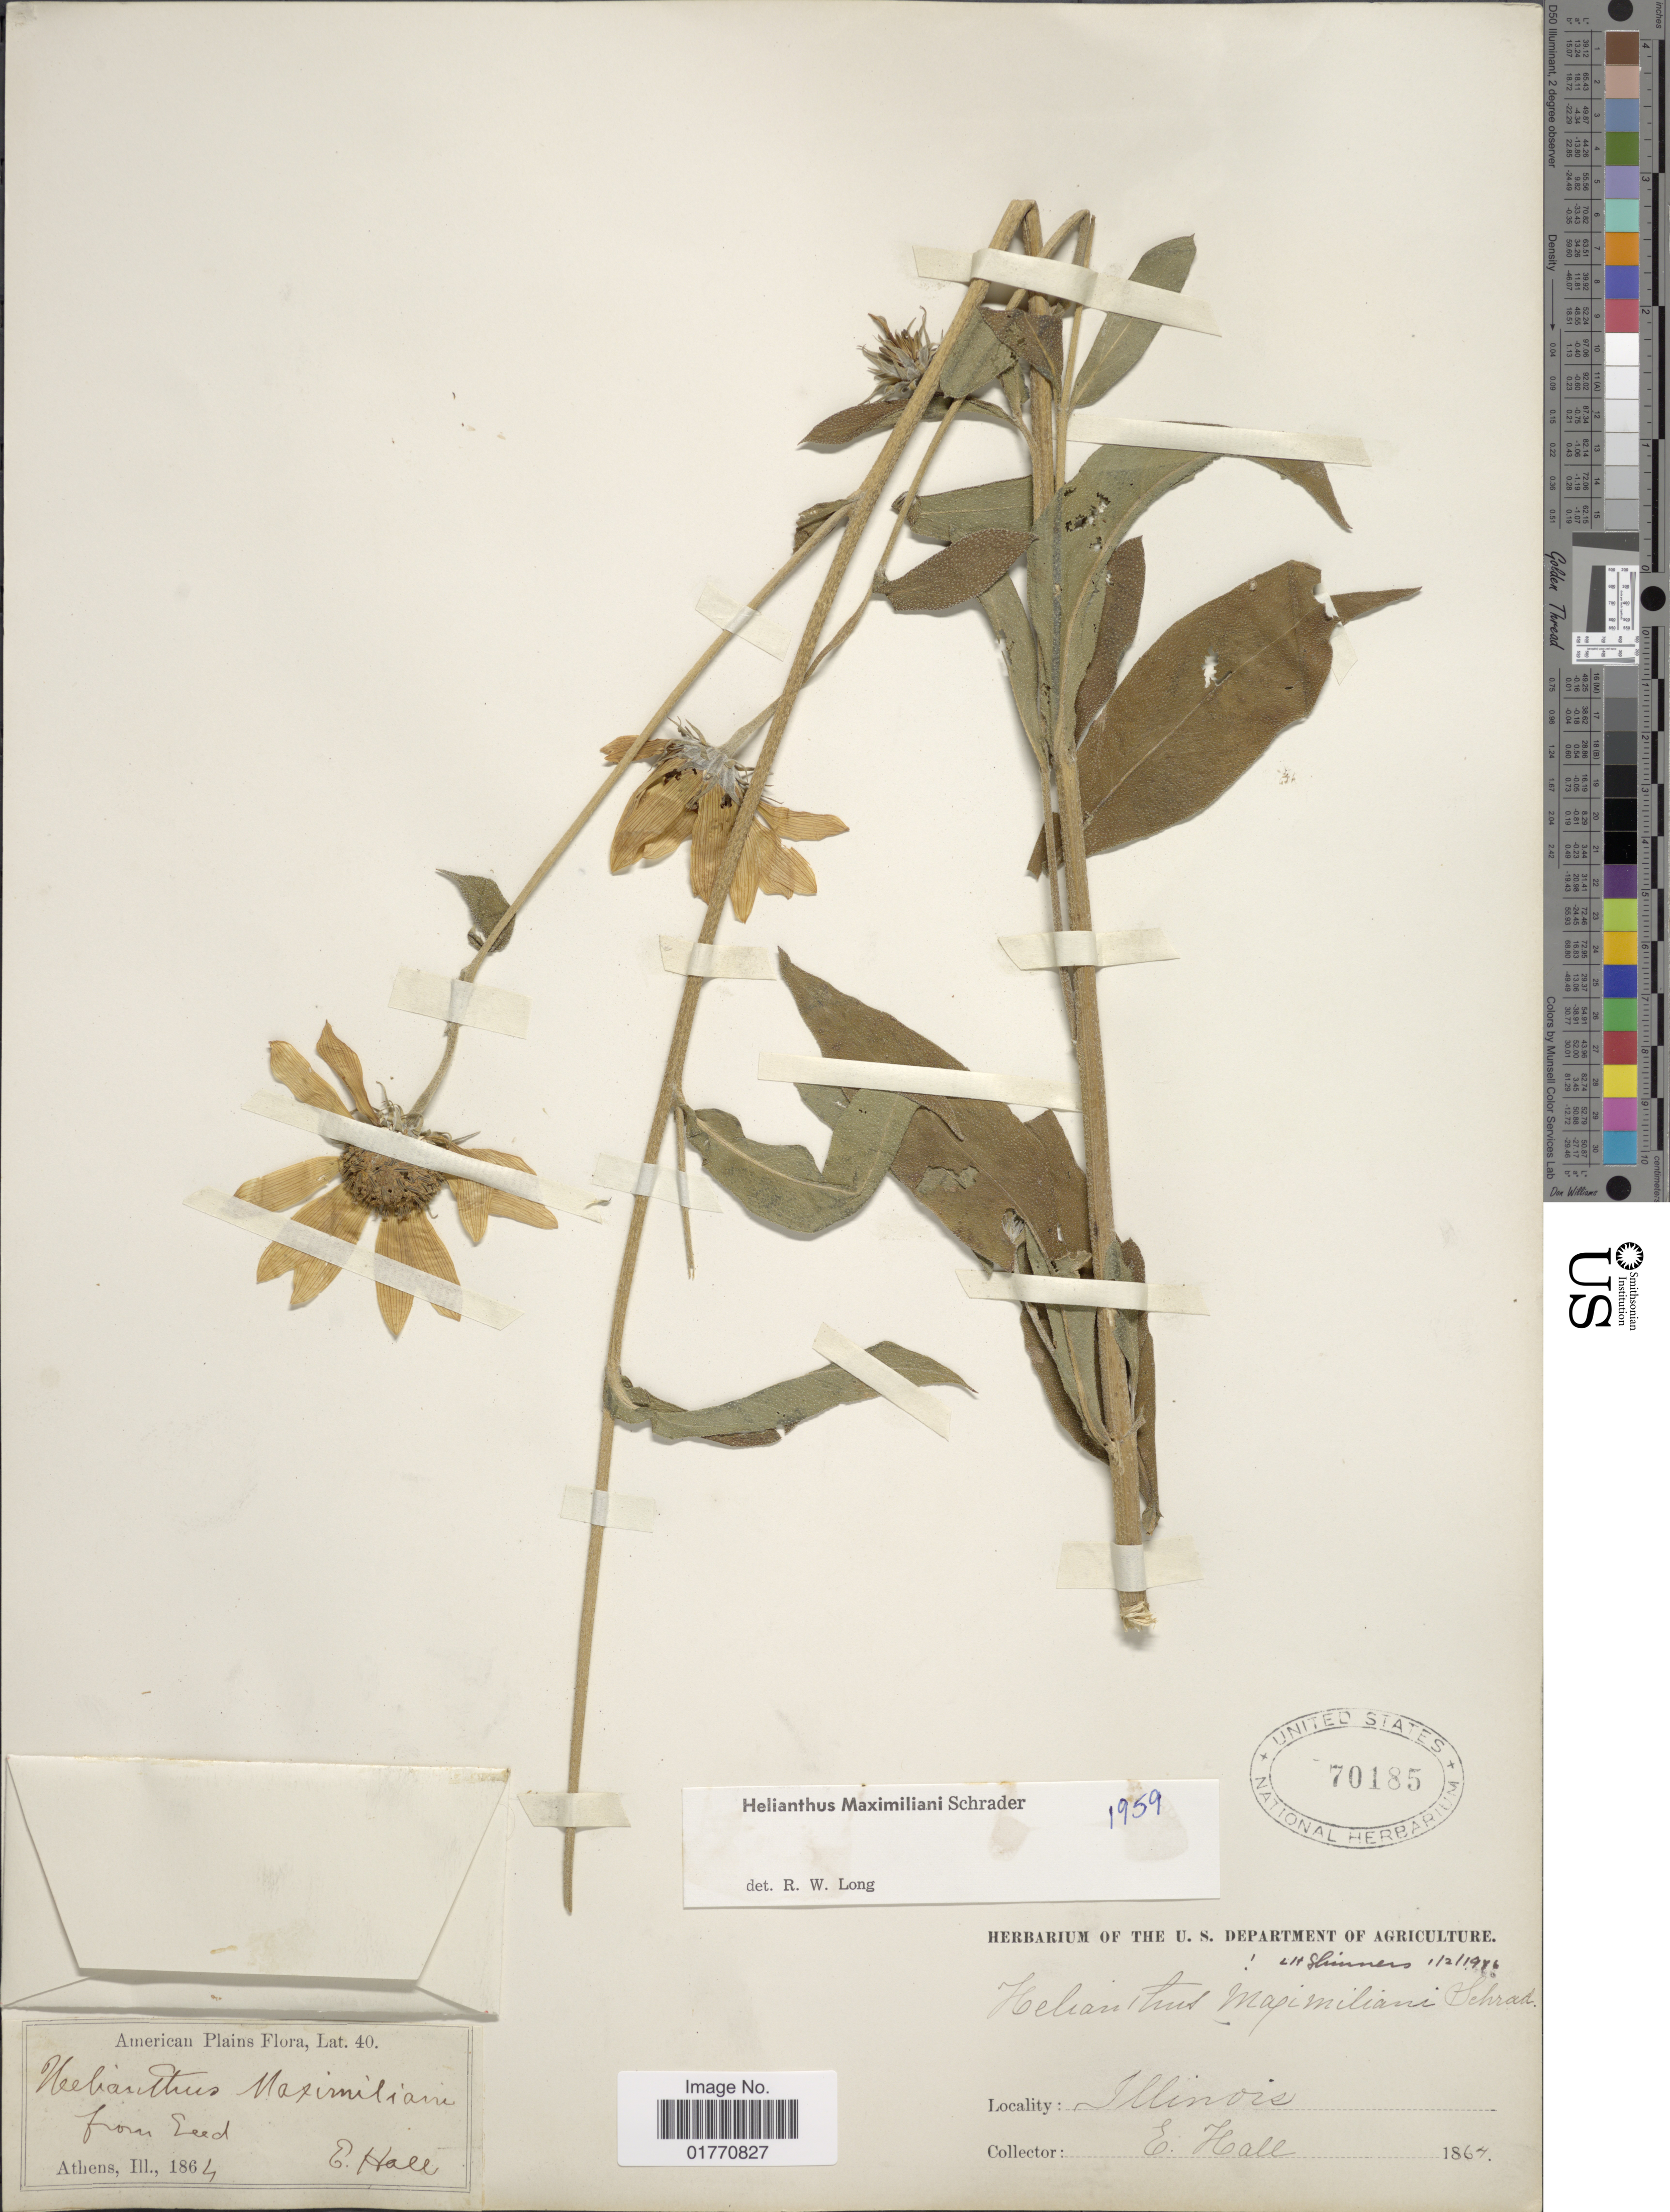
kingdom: Plantae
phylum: Tracheophyta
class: Magnoliopsida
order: Asterales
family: Asteraceae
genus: Helianthus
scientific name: Helianthus maximiliani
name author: Schrad.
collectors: E. Hall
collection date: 1864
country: United States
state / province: Illinois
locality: From Leed.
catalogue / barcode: US 70185